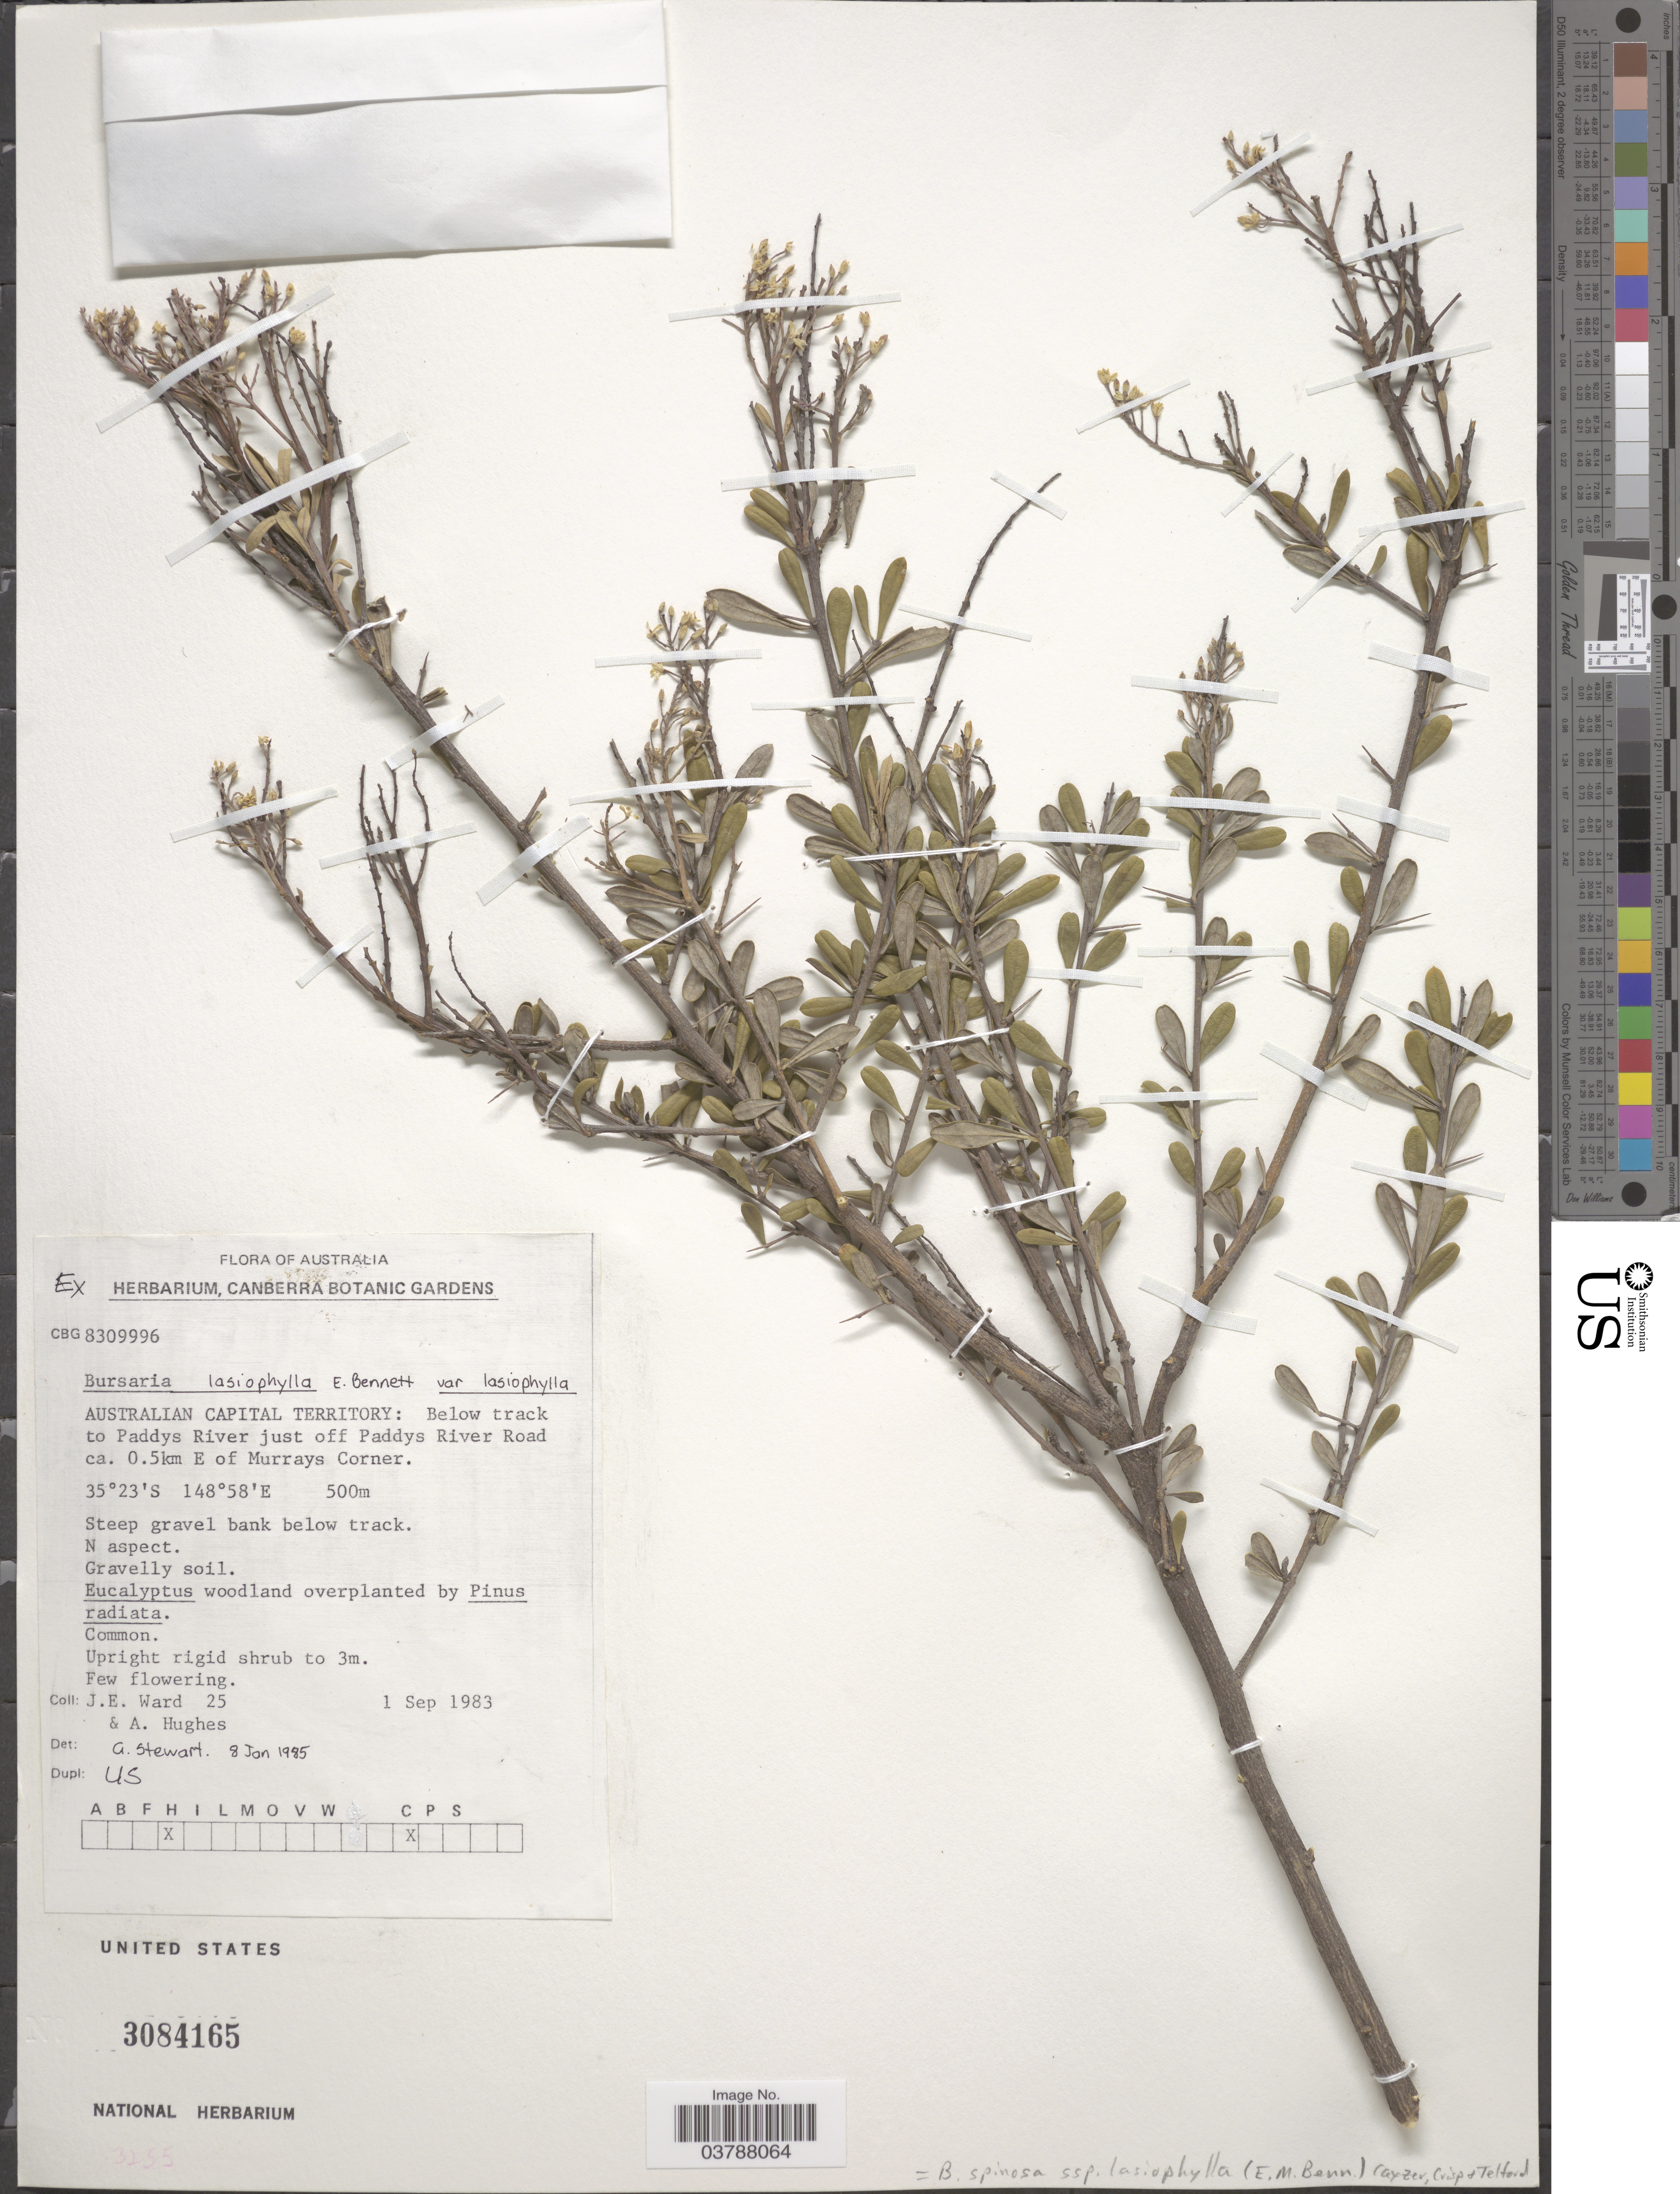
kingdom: Plantae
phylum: Tracheophyta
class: Magnoliopsida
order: Apiales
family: Pittosporaceae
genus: Bursaria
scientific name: Bursaria spinosa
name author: Cav.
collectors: J. Ward & A. Hughes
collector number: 25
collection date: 1983-09-01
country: Australia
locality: Australian Capital Territory: Below track to Paddys River just off Paddys River Road ca. 0.5km E of Murrays Corner.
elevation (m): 500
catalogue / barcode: US 3084165